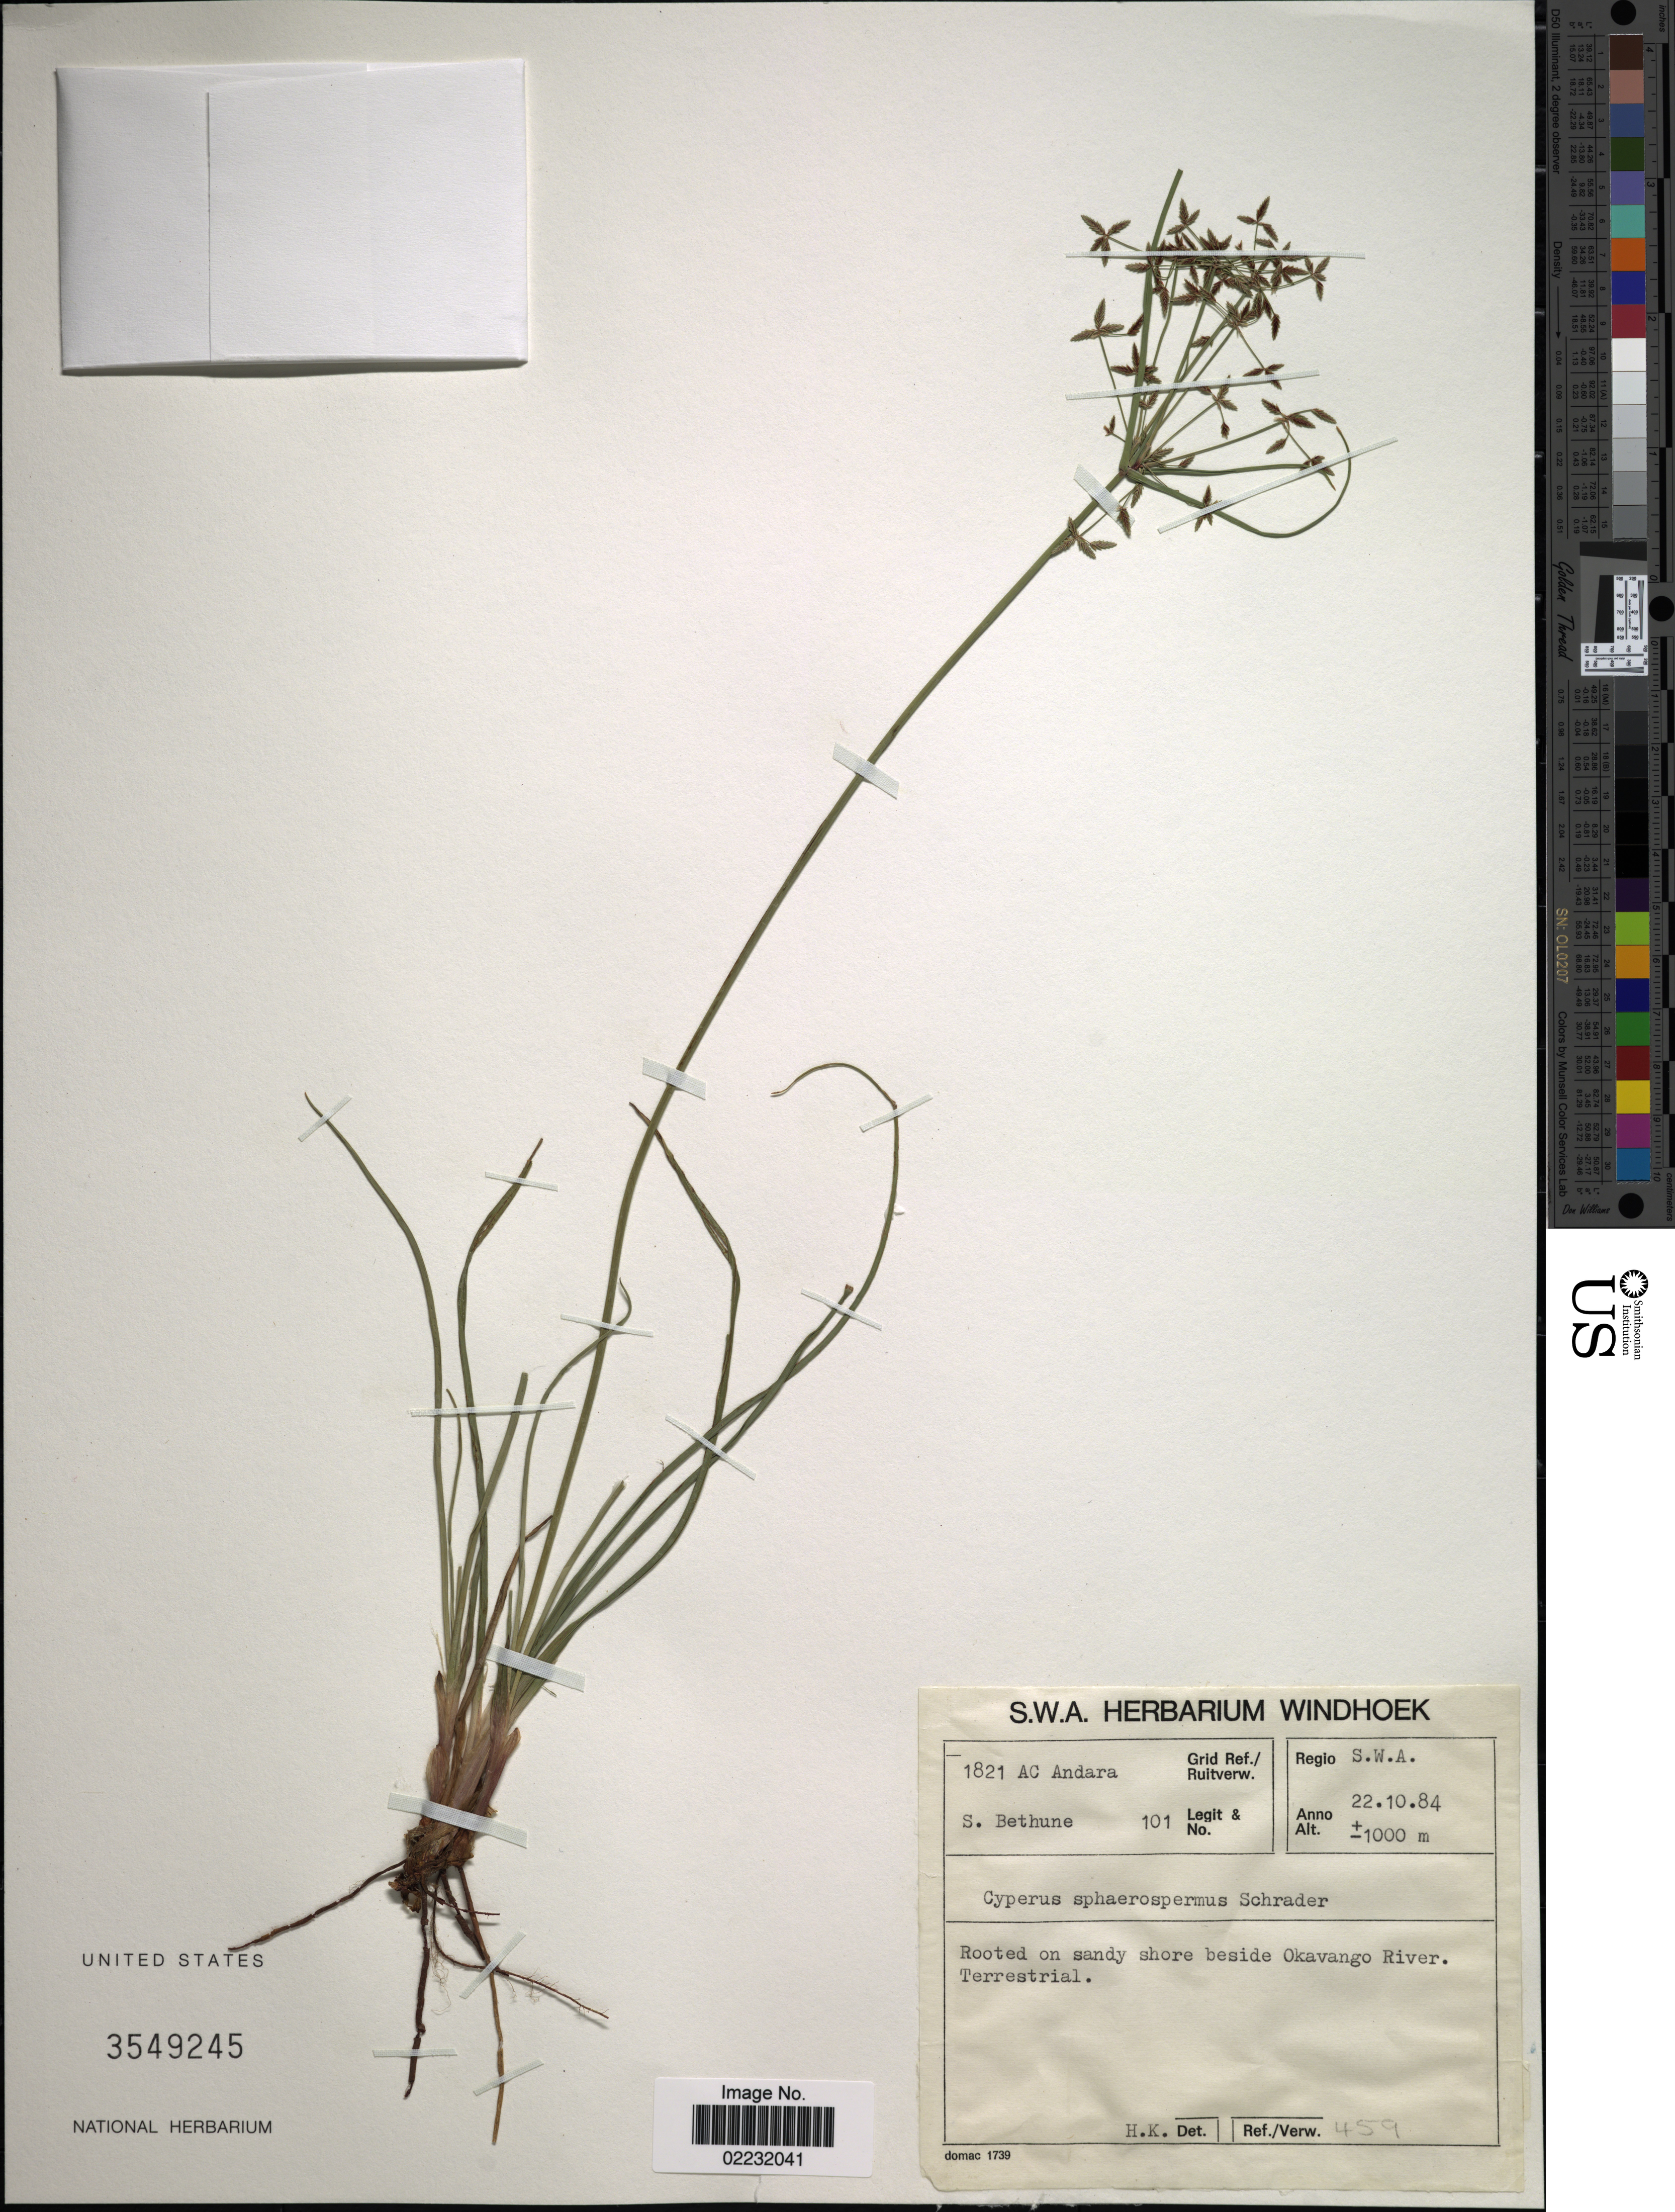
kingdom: Plantae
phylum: Tracheophyta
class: Liliopsida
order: Poales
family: Cyperaceae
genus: Cyperus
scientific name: Cyperus sphaerospermus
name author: Schrad.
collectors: S. Bethune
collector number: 101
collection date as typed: Transcribed d/m/y: 22/10/84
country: Namibia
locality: S. Bethune, Regio S.W.A., rooted on sandy shore beside Okavango River, Terrestrial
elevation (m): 1000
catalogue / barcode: US 3549245